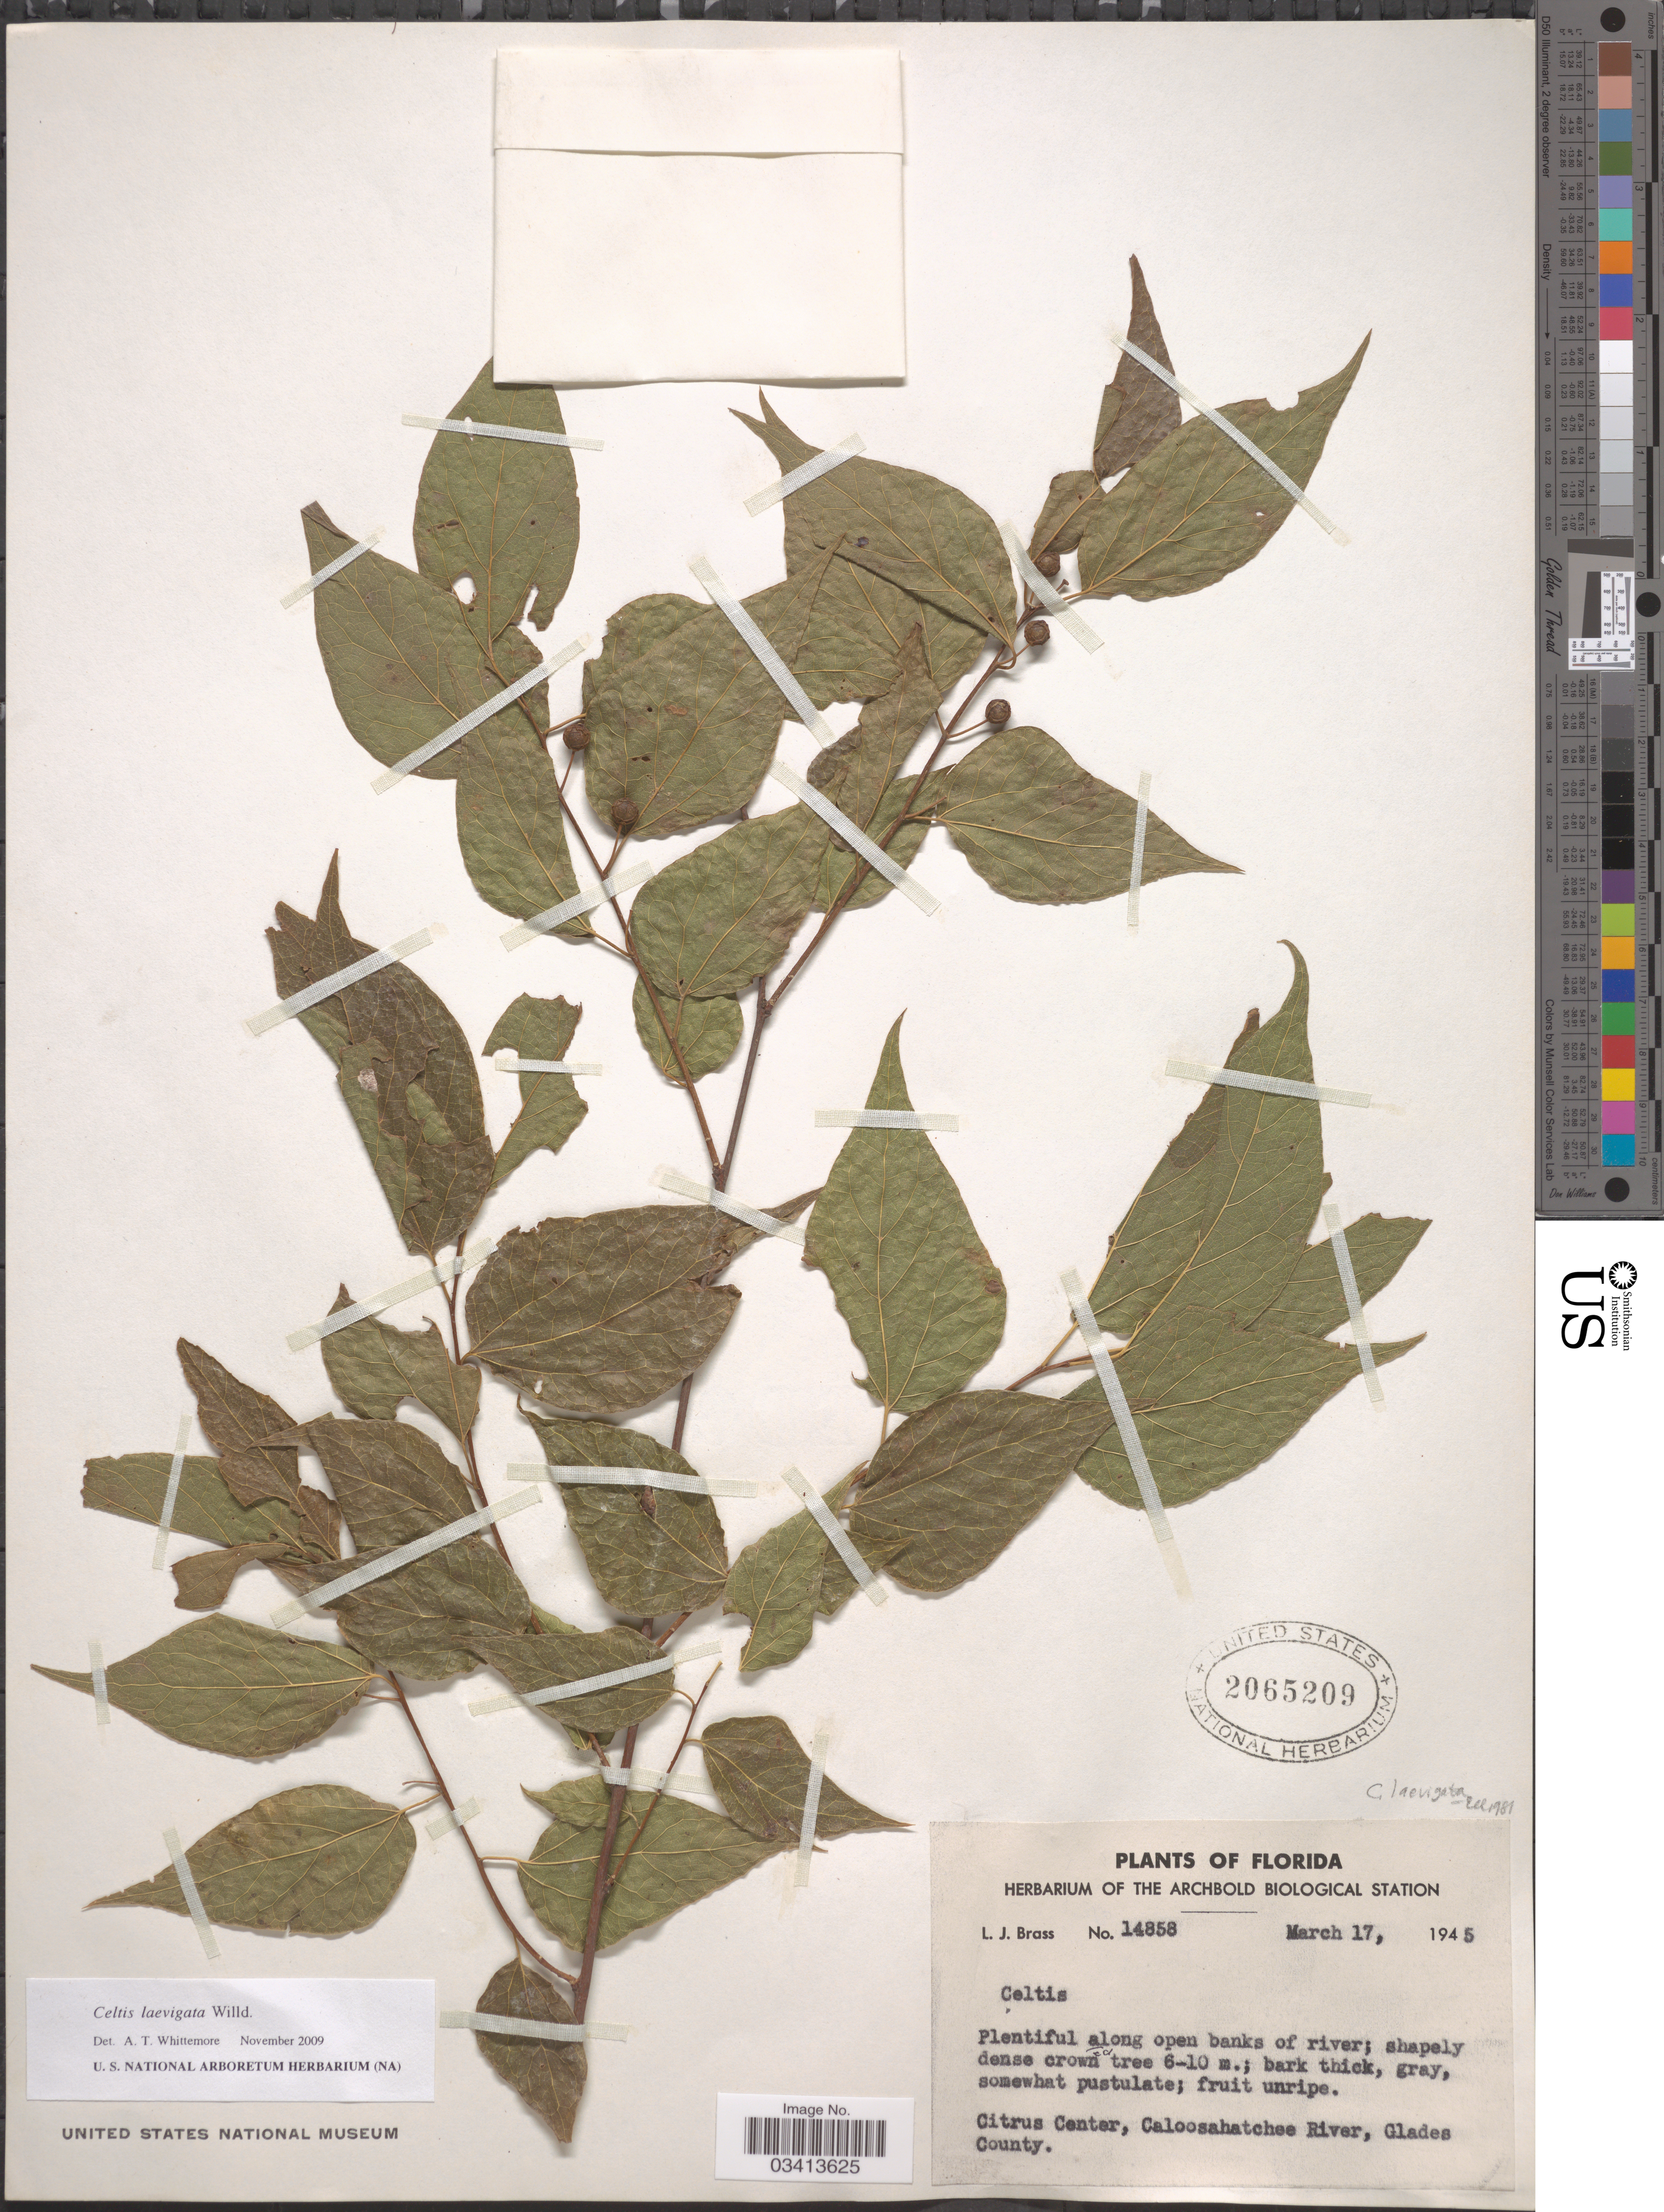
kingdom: Plantae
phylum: Tracheophyta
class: Magnoliopsida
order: Rosales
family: Cannabaceae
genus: Celtis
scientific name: Celtis laevigata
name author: Willd.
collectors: L. J. Brass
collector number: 14858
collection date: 1945-03-17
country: United States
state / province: Florida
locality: Citrus Center, Caloosahatchee River, Glades County.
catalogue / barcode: US 2065209